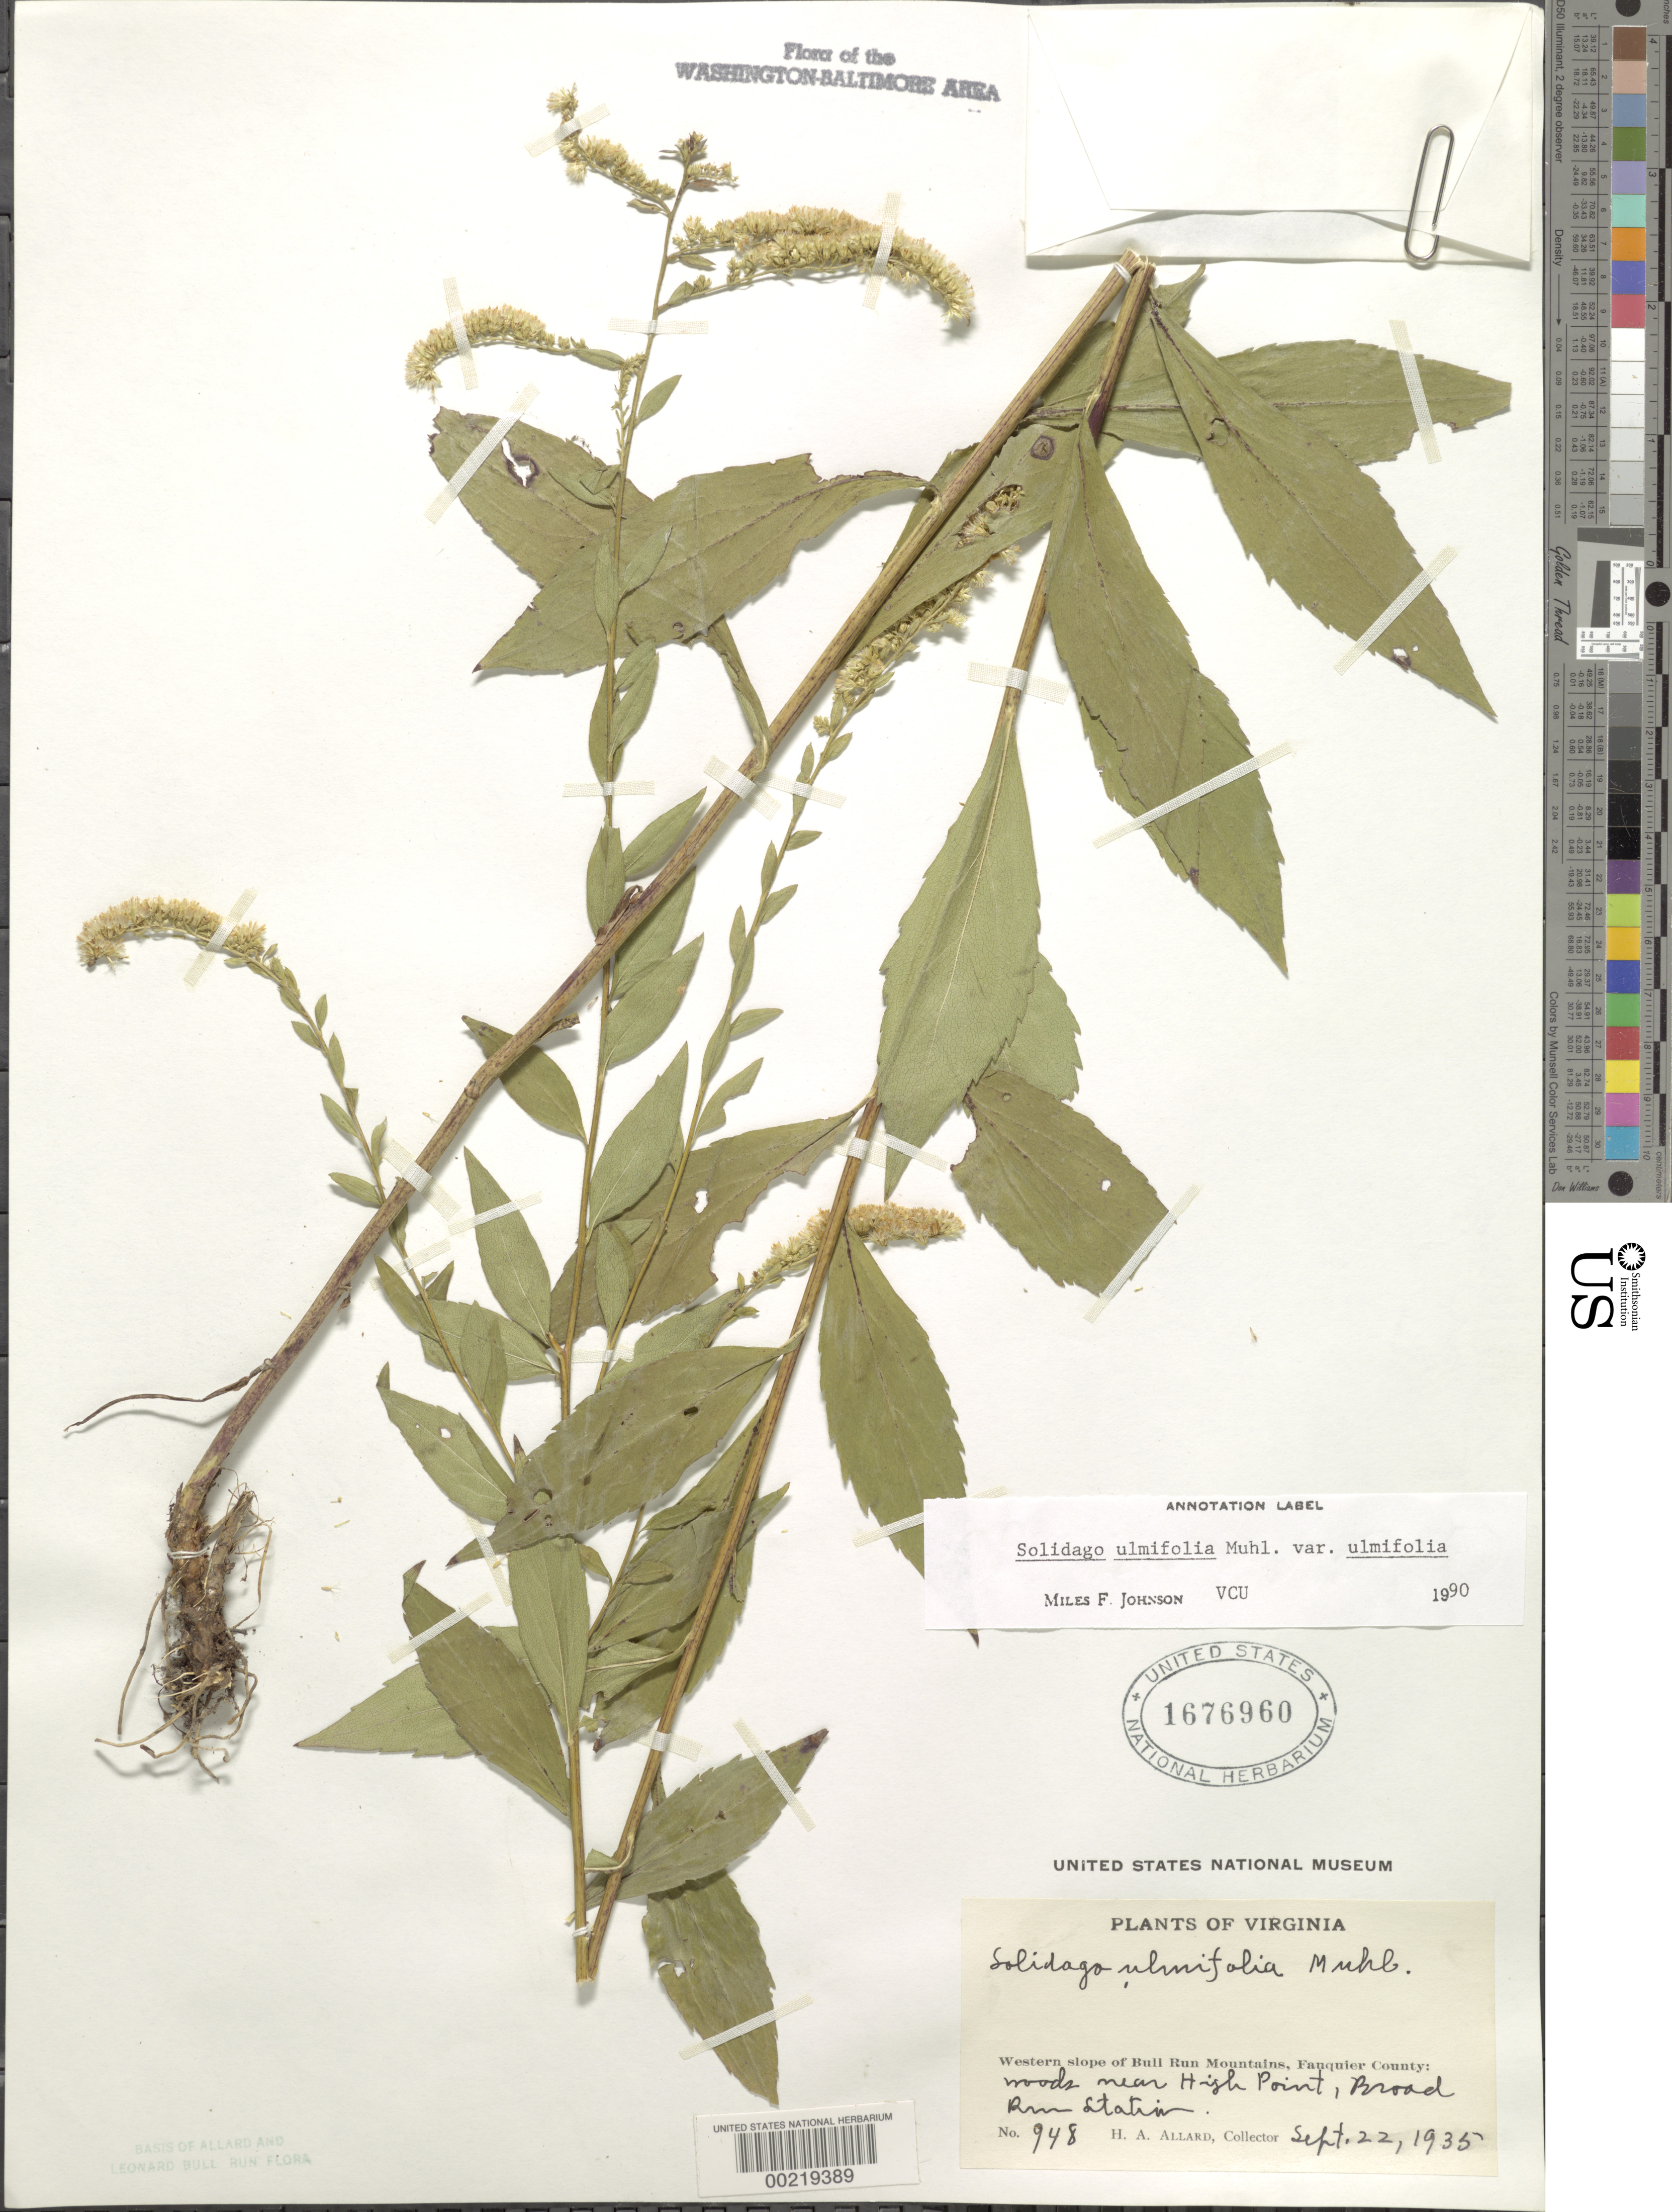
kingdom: Plantae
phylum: Tracheophyta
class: Magnoliopsida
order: Asterales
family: Asteraceae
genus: Solidago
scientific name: Solidago ulmifolia var. ulmifolia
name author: Muhl.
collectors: H. A. Allard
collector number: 948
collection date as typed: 22 Sep 1935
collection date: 1935-09-22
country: United States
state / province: Virginia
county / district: Fauquier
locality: Near High Point Broad Run Station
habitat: Woods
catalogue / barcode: US 1676960